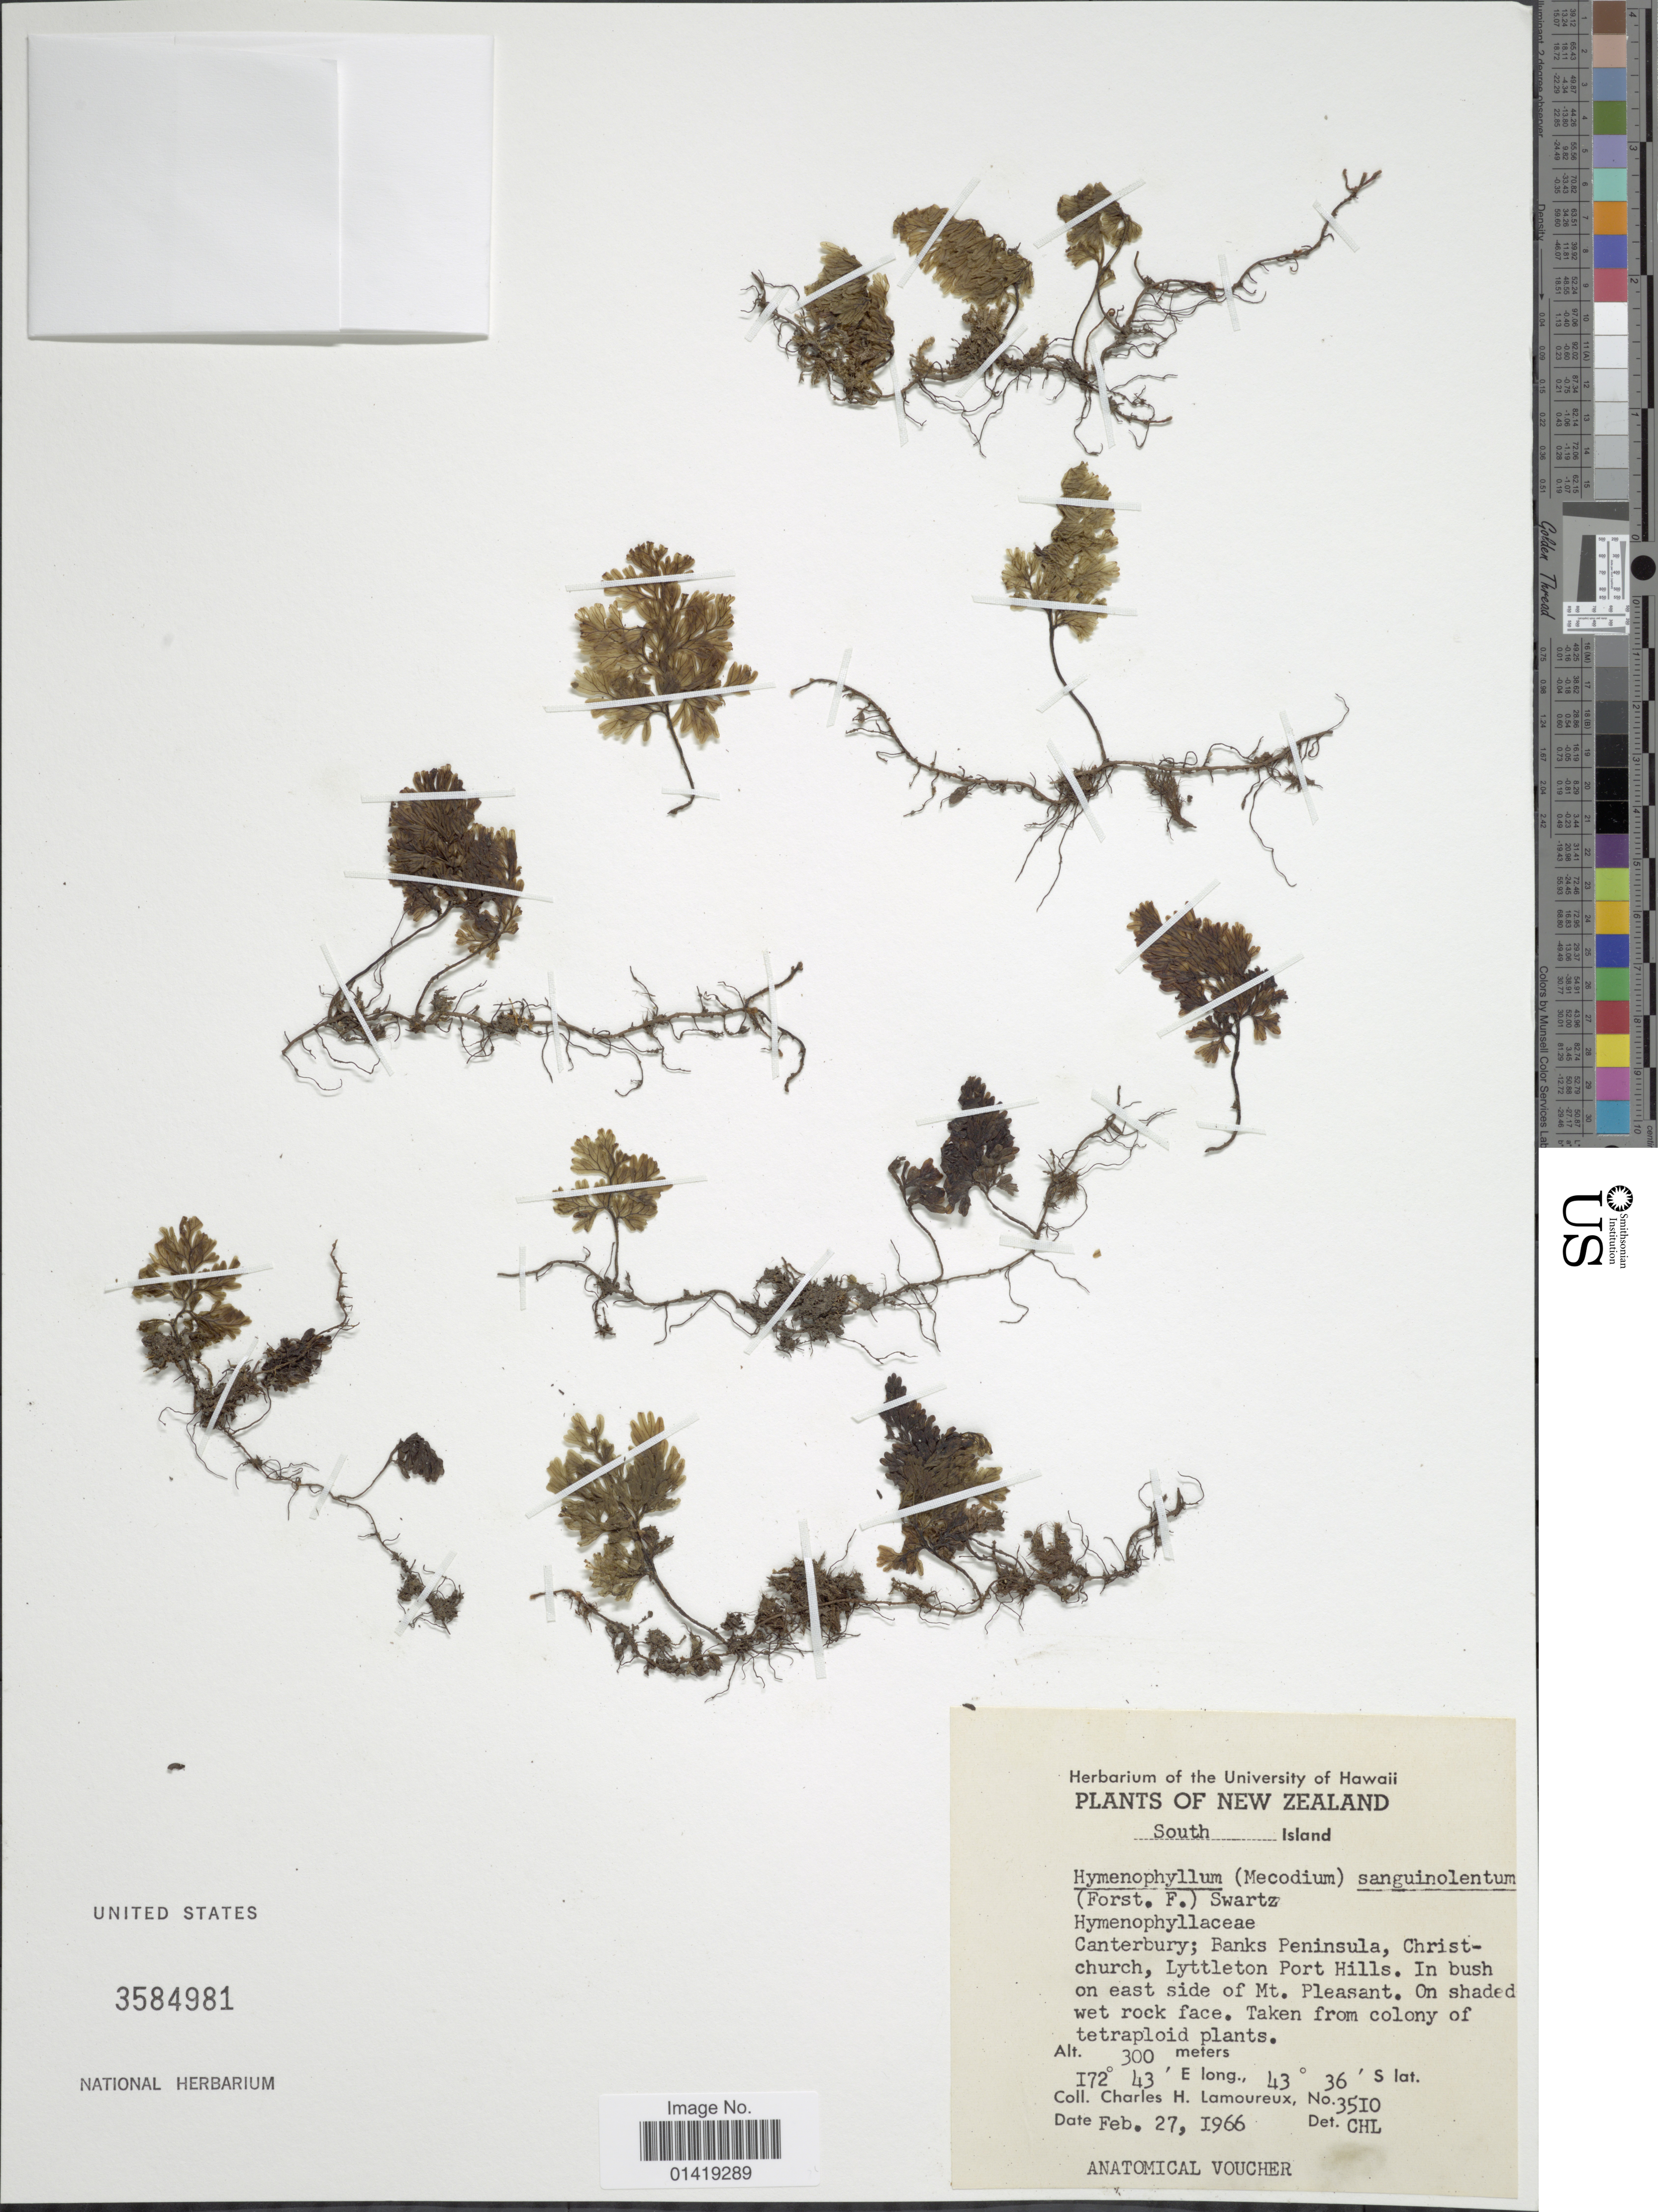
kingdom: Plantae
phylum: Tracheophyta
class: Polypodiopsida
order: Hymenophyllales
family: Hymenophyllaceae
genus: Hymenophyllum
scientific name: Hymenophyllum sanguinolentum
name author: (G. Forst.) Sw.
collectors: C. H. Lamoureux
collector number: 3510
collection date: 1966-02-27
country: New Zealand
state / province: Canterbury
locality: South Island Canterbury Banks Peninsula Christchurch Lyttleton Port Hills in bush on east side of Mt. Pleasant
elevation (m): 300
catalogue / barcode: US 3584981